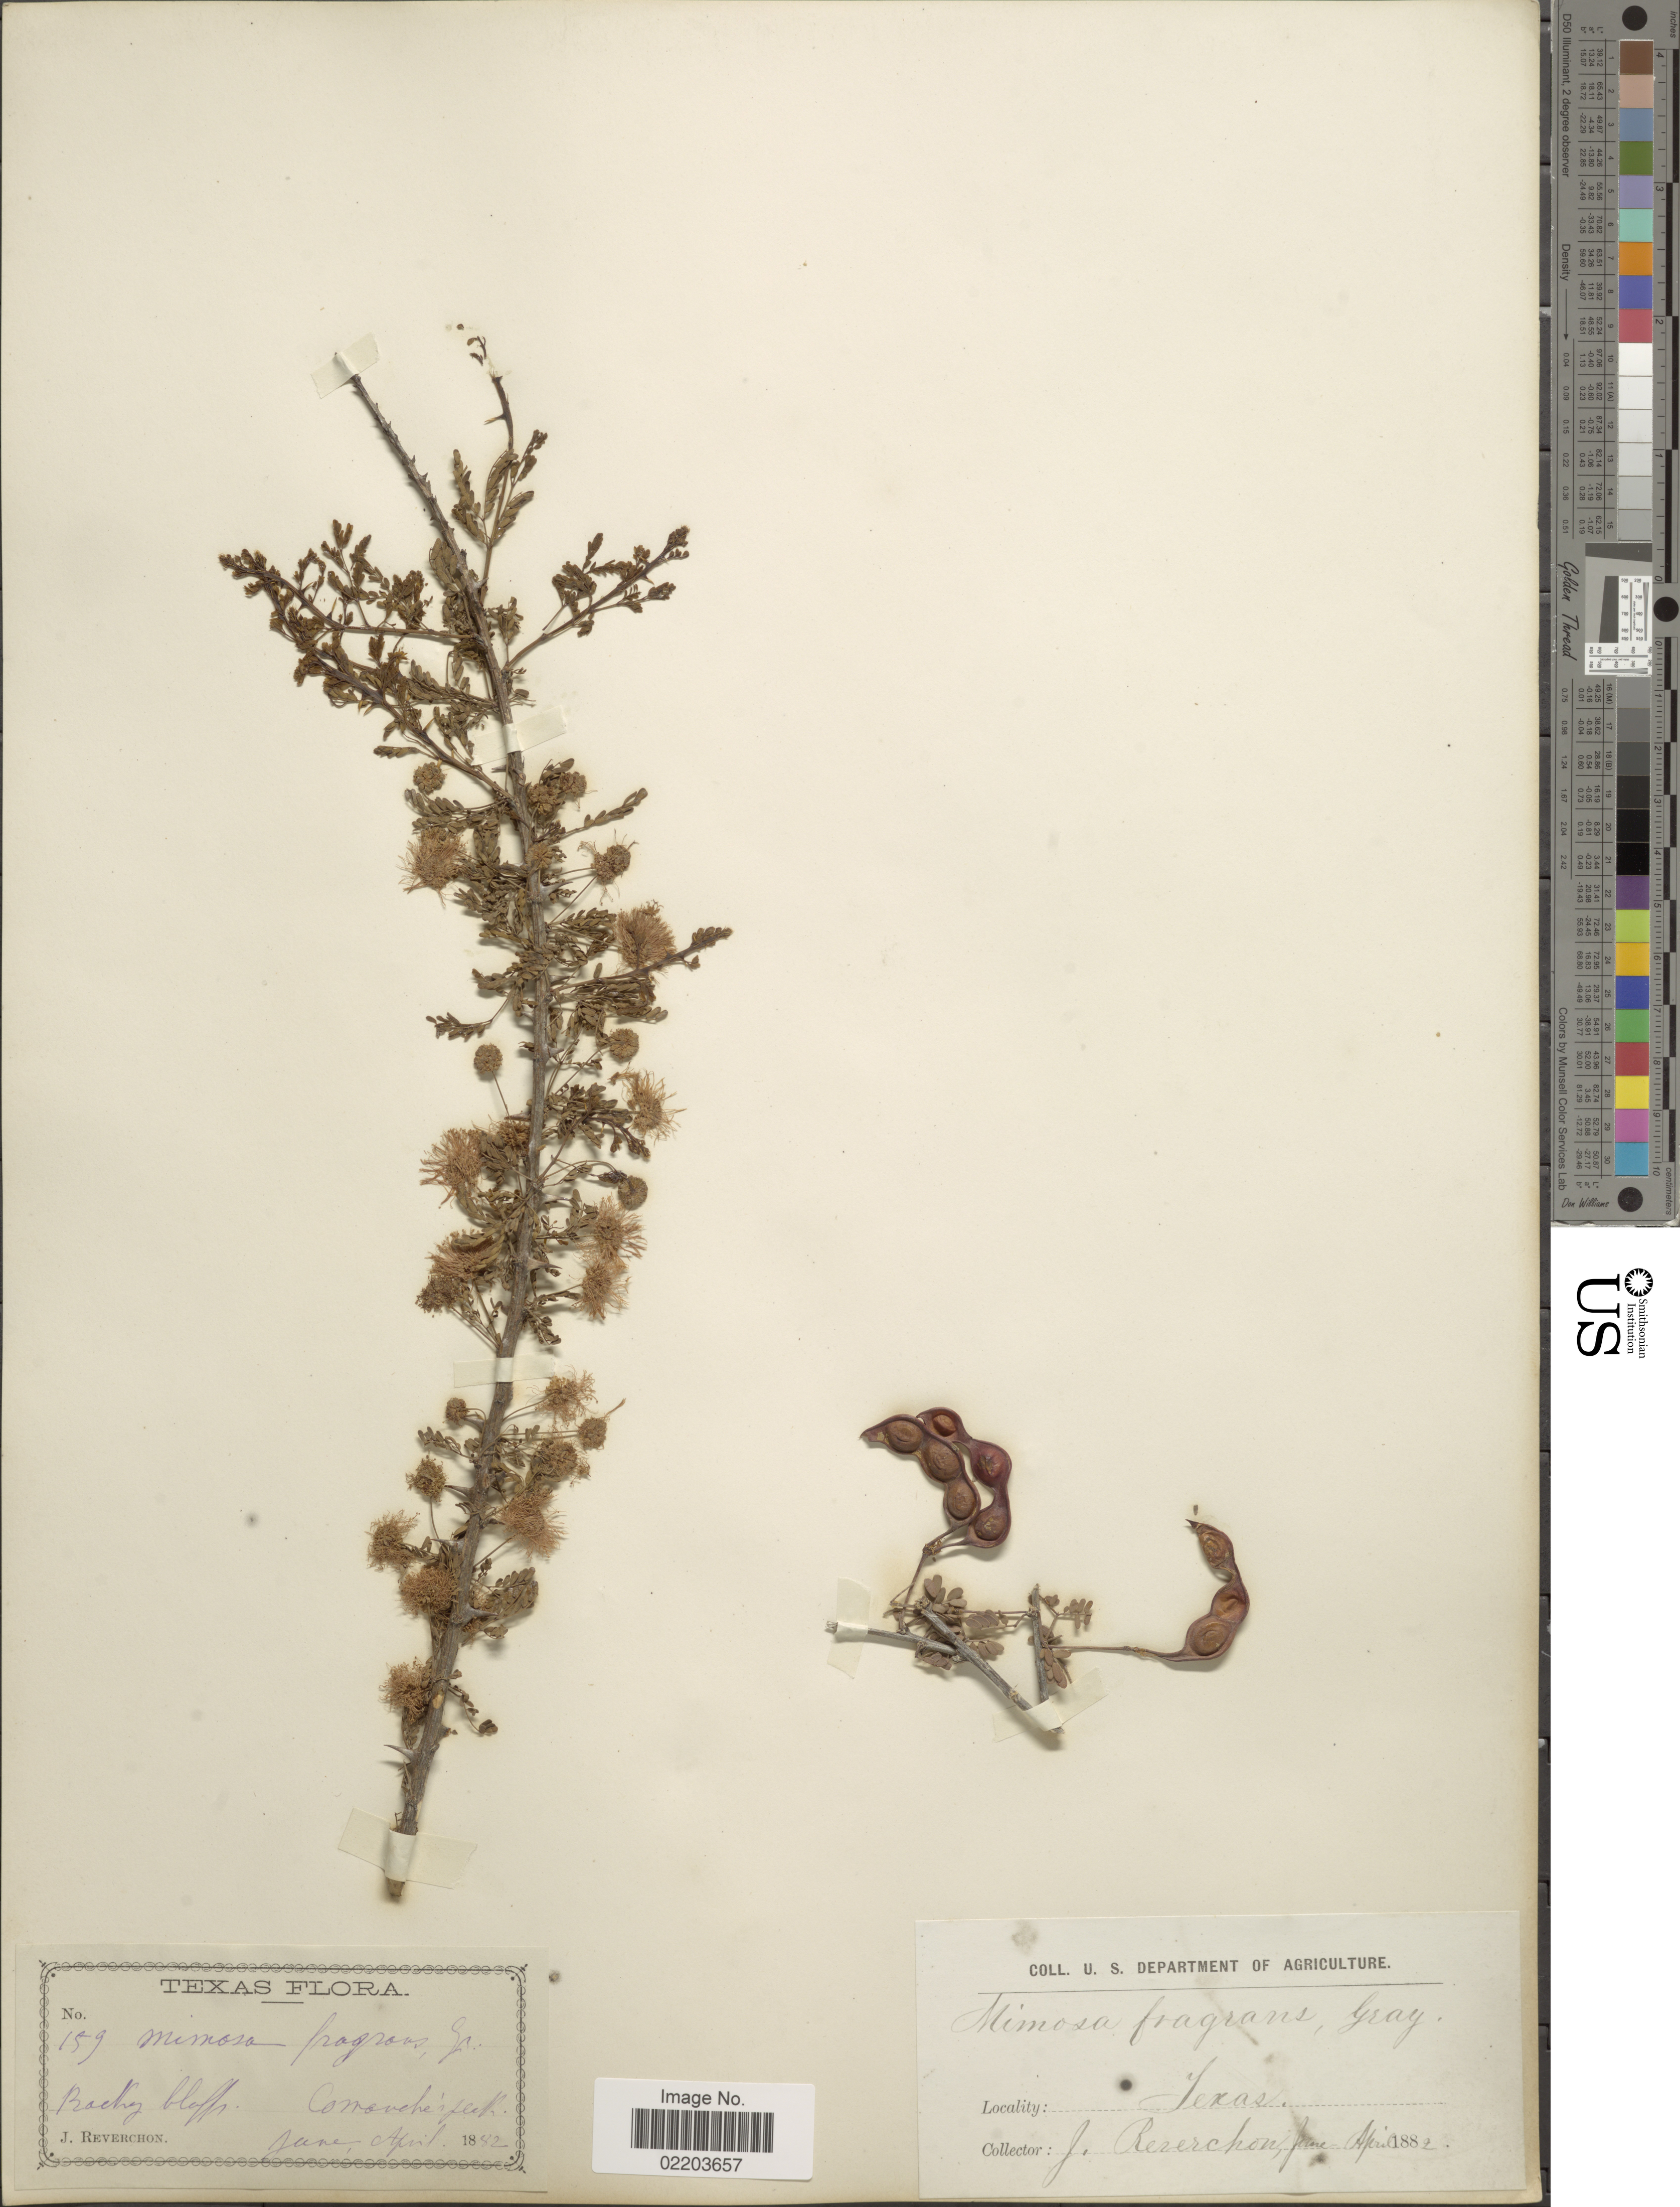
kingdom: Plantae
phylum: Tracheophyta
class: Magnoliopsida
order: Fabales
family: Fabaceae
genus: Mimosa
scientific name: Mimosa borealis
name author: A. Gray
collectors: J. Reverchon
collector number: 159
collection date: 1882-04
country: United States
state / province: Texas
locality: Rocky bluffs, Comanche flat